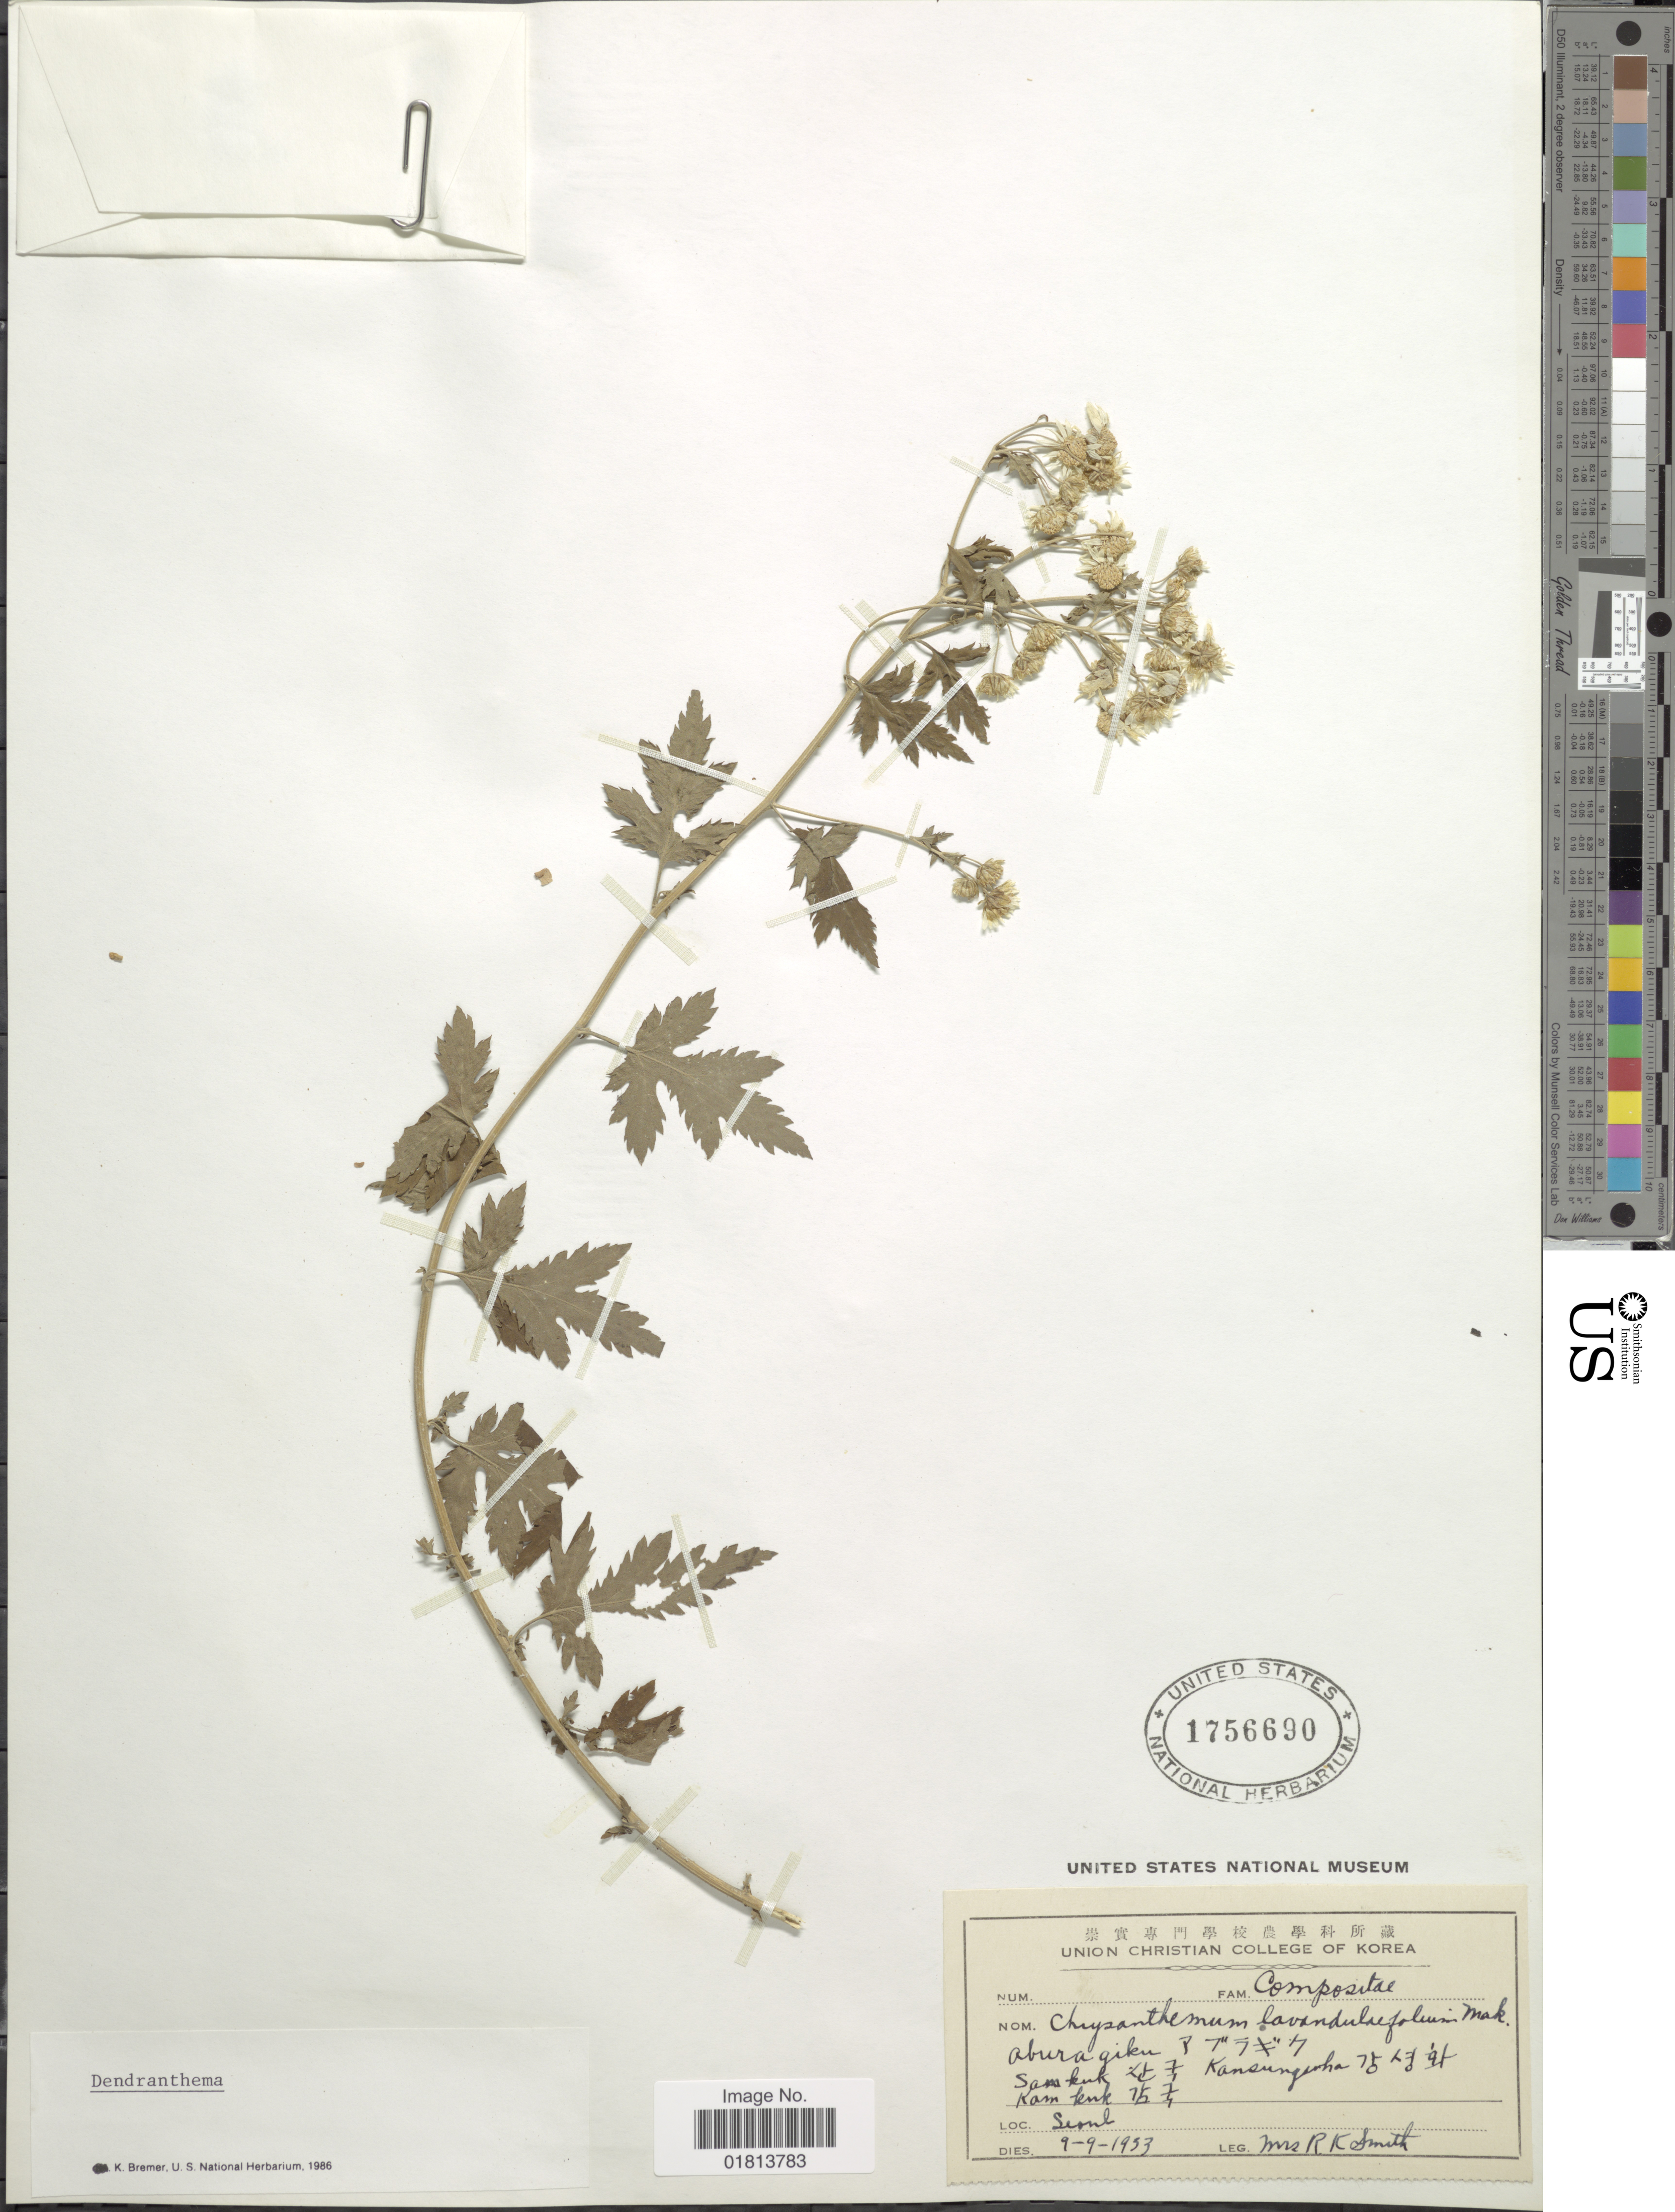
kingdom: Plantae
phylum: Tracheophyta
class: Magnoliopsida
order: Asterales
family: Asteraceae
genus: Dendranthema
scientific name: Dendranthema lavandulaefolium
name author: (Fisch. ex Trautv.) Kitam.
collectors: R. Smith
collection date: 1933-09-09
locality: Aburagiku, Sam Kuk, Kansugasha, Kam kuk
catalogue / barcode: US 1756690